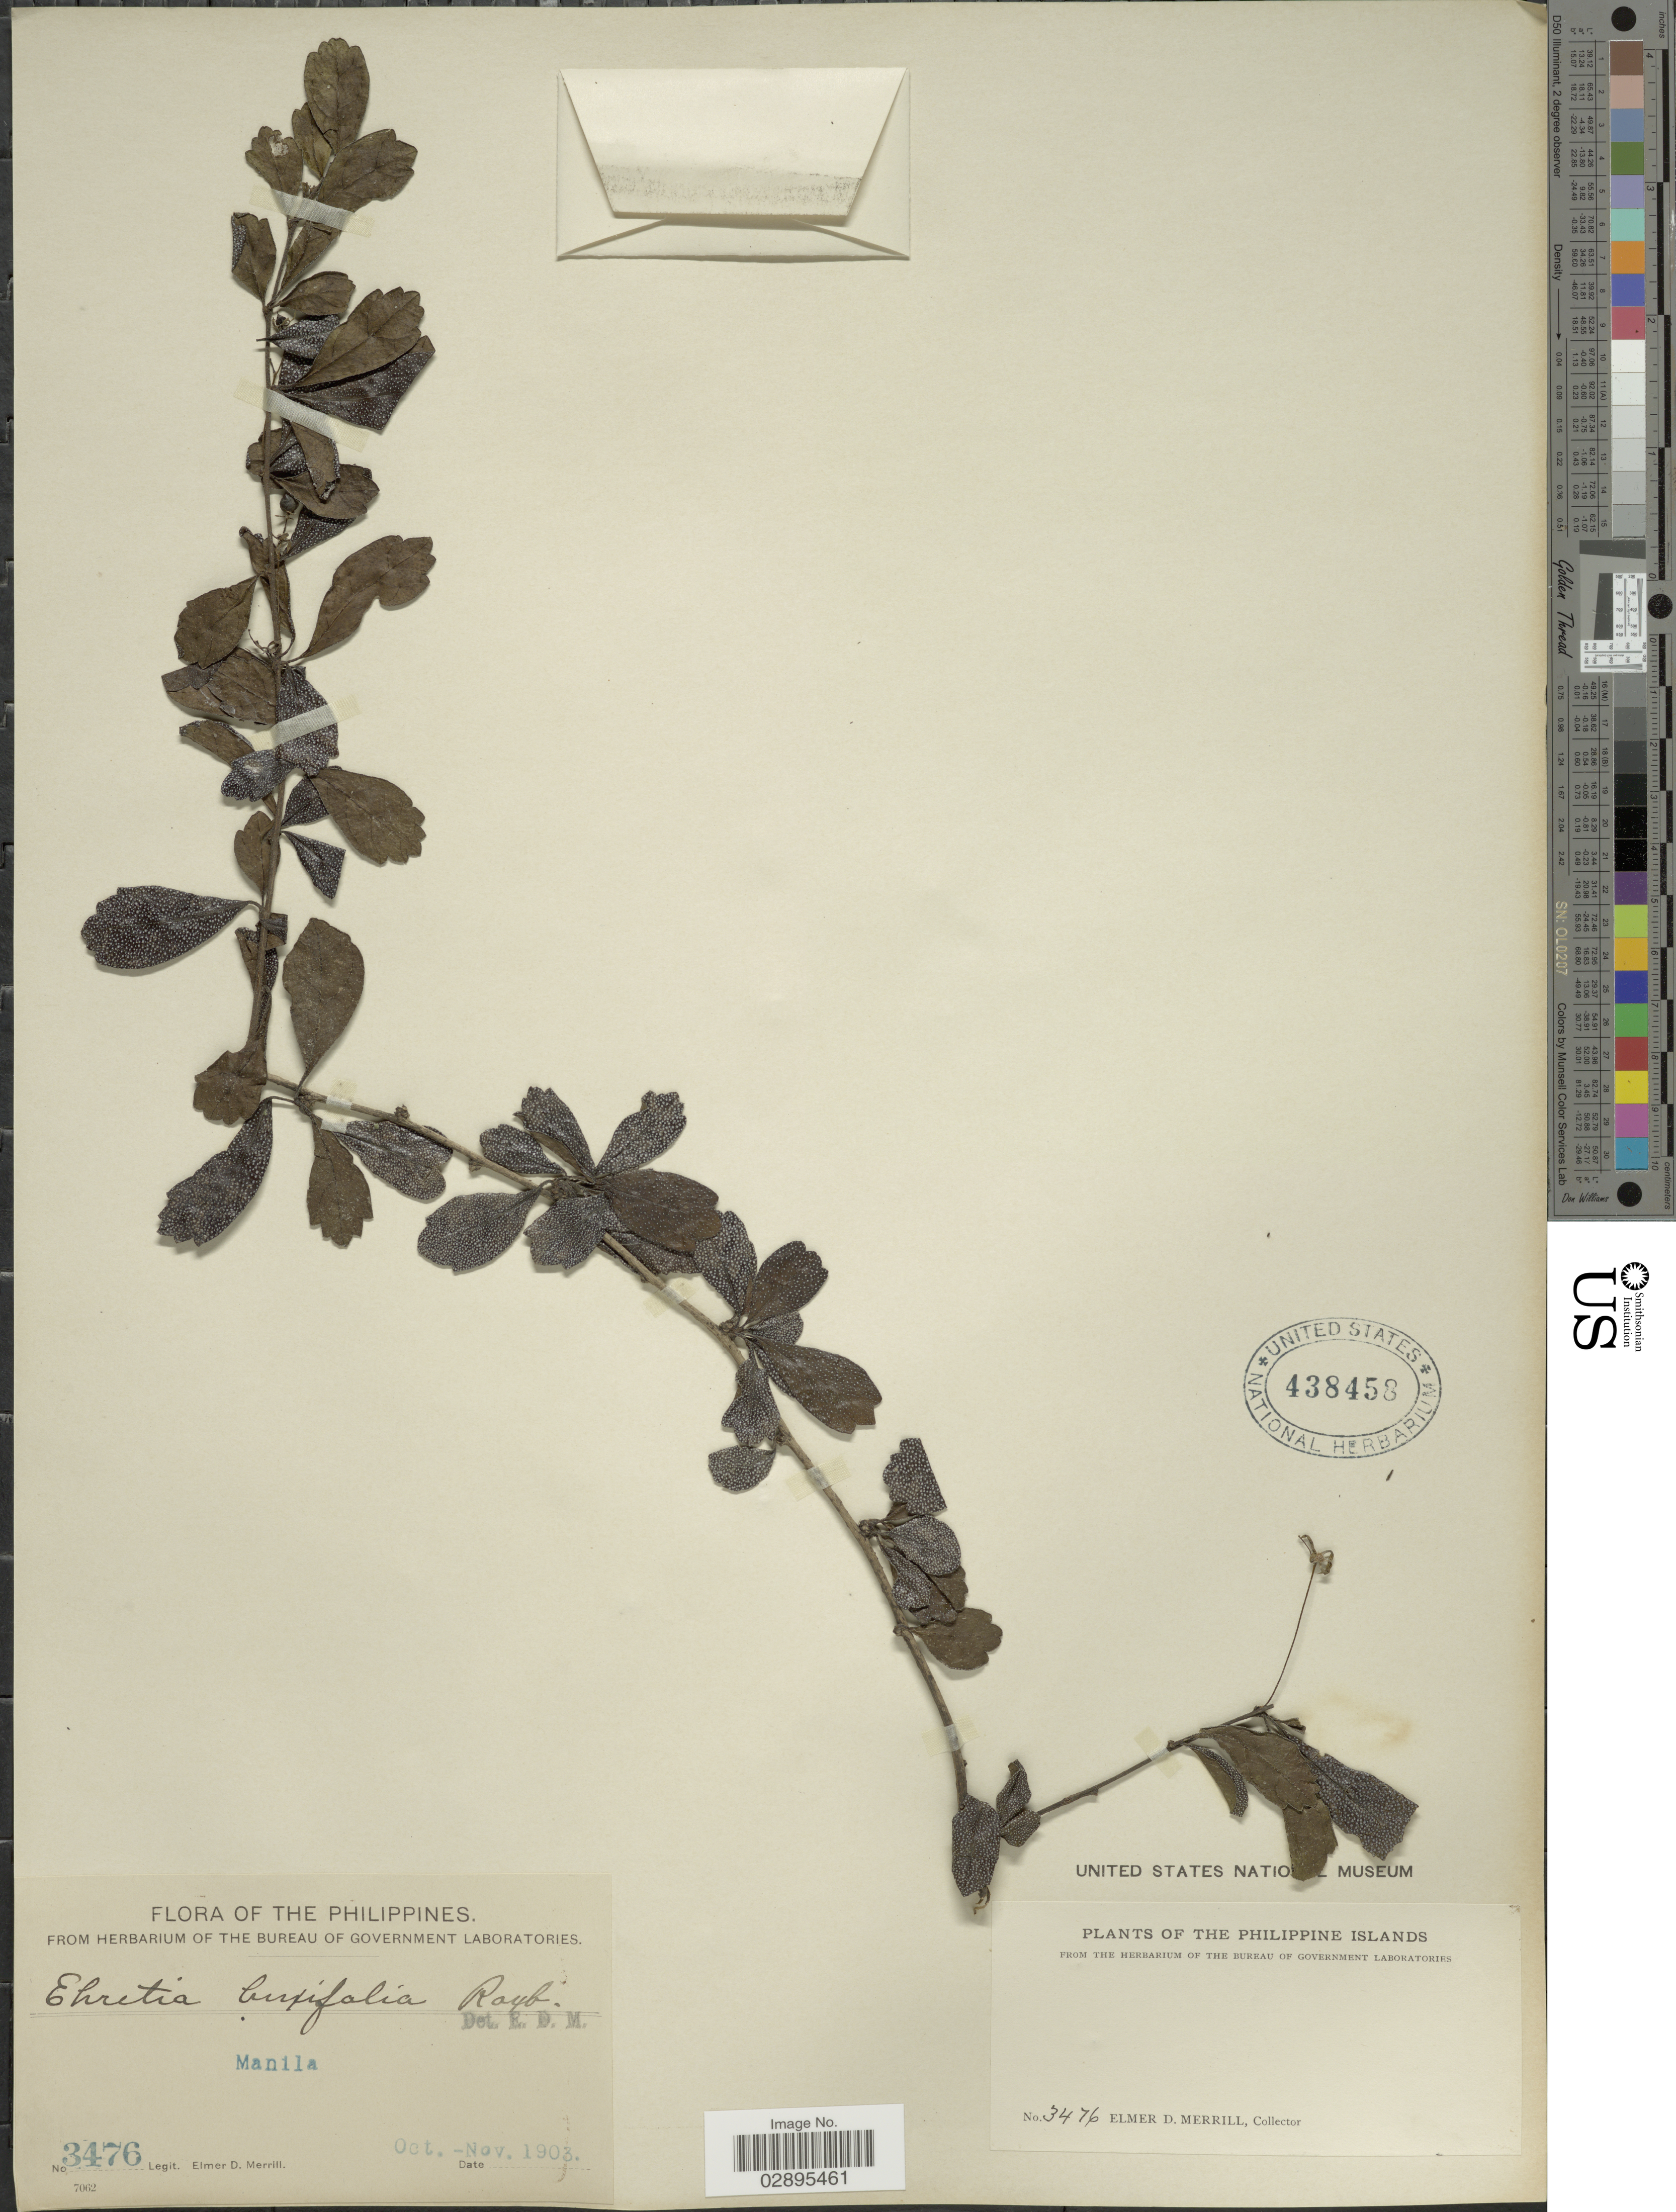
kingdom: Plantae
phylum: Tracheophyta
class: Magnoliopsida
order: Boraginales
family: Ehretiaceae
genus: Ehretia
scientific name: Ehretia microphylla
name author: Lam.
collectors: E. D. Merrill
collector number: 3476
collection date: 1903-10/1903-11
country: Philippines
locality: Philippine Islands. Manila.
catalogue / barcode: US 438458